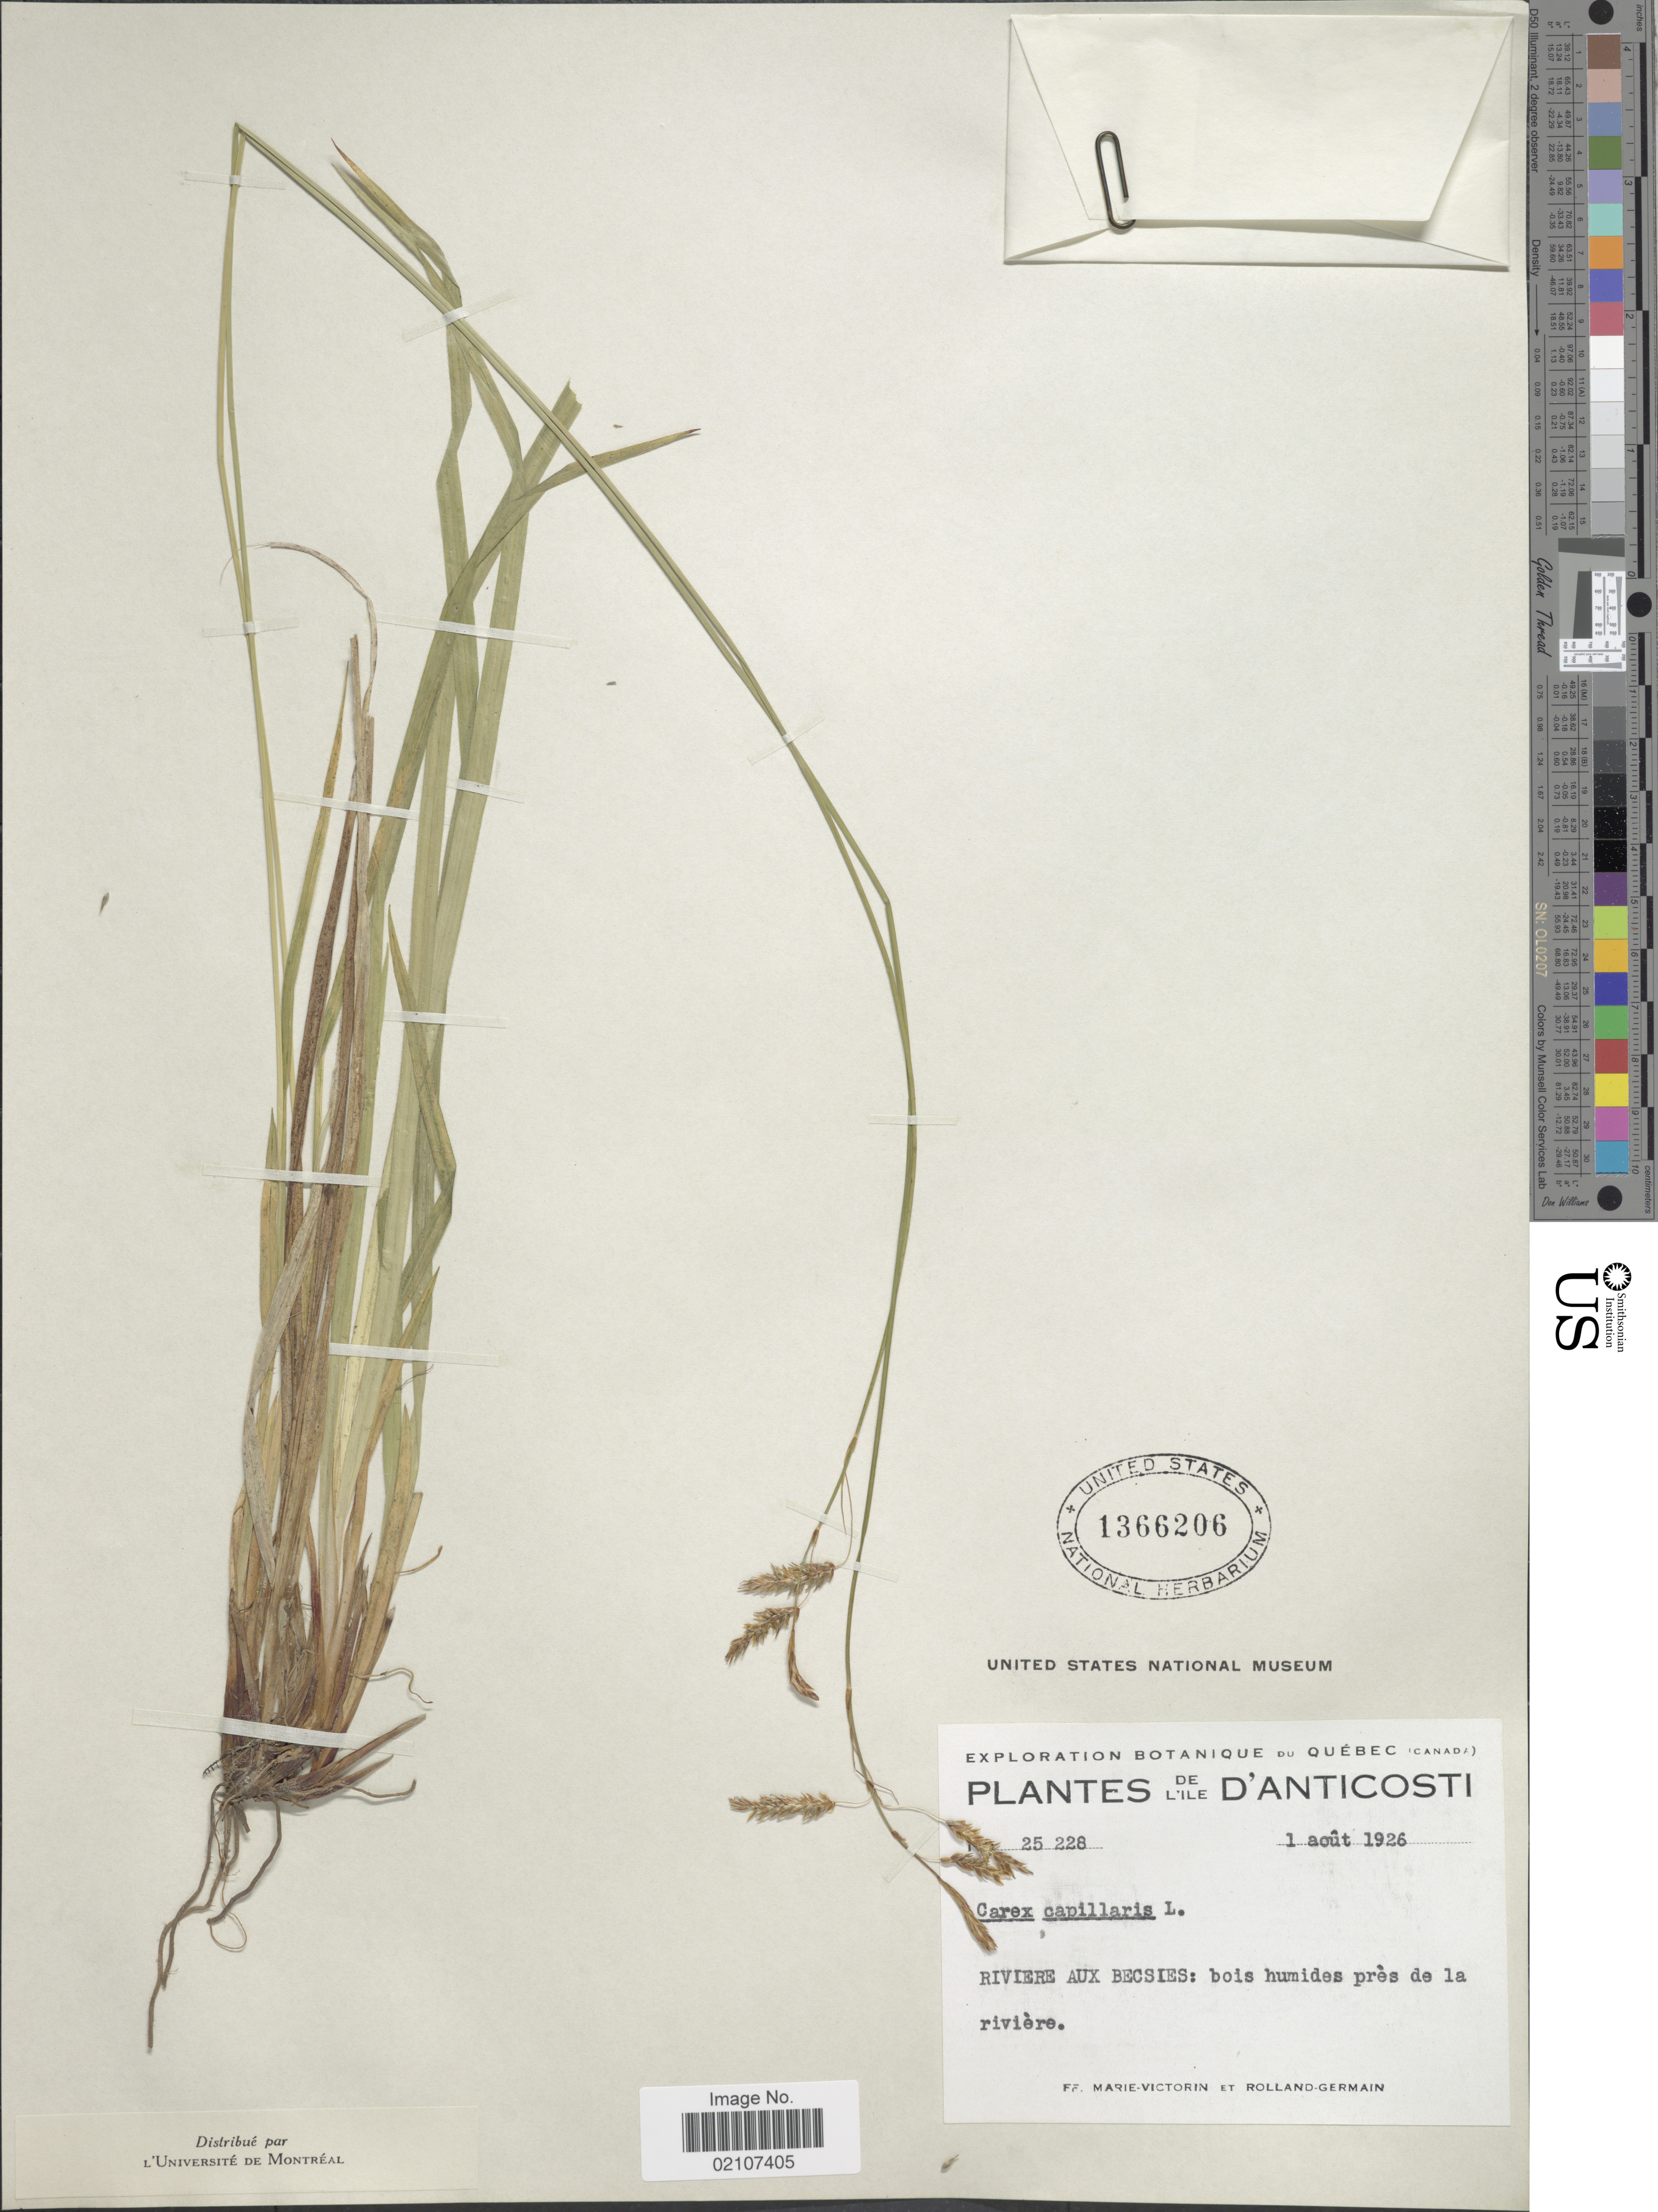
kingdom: Plantae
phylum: Tracheophyta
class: Liliopsida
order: Poales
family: Cyperaceae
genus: Carex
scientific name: Carex capillaris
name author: L.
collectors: F. Marie-Victorin & Rolland-Germain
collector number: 25228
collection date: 1926-08-01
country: Canada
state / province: Quebec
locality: De L'Ile D'Anticosti, Riviere Aux Becsies: bois humides près de la rivière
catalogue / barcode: US 1366206